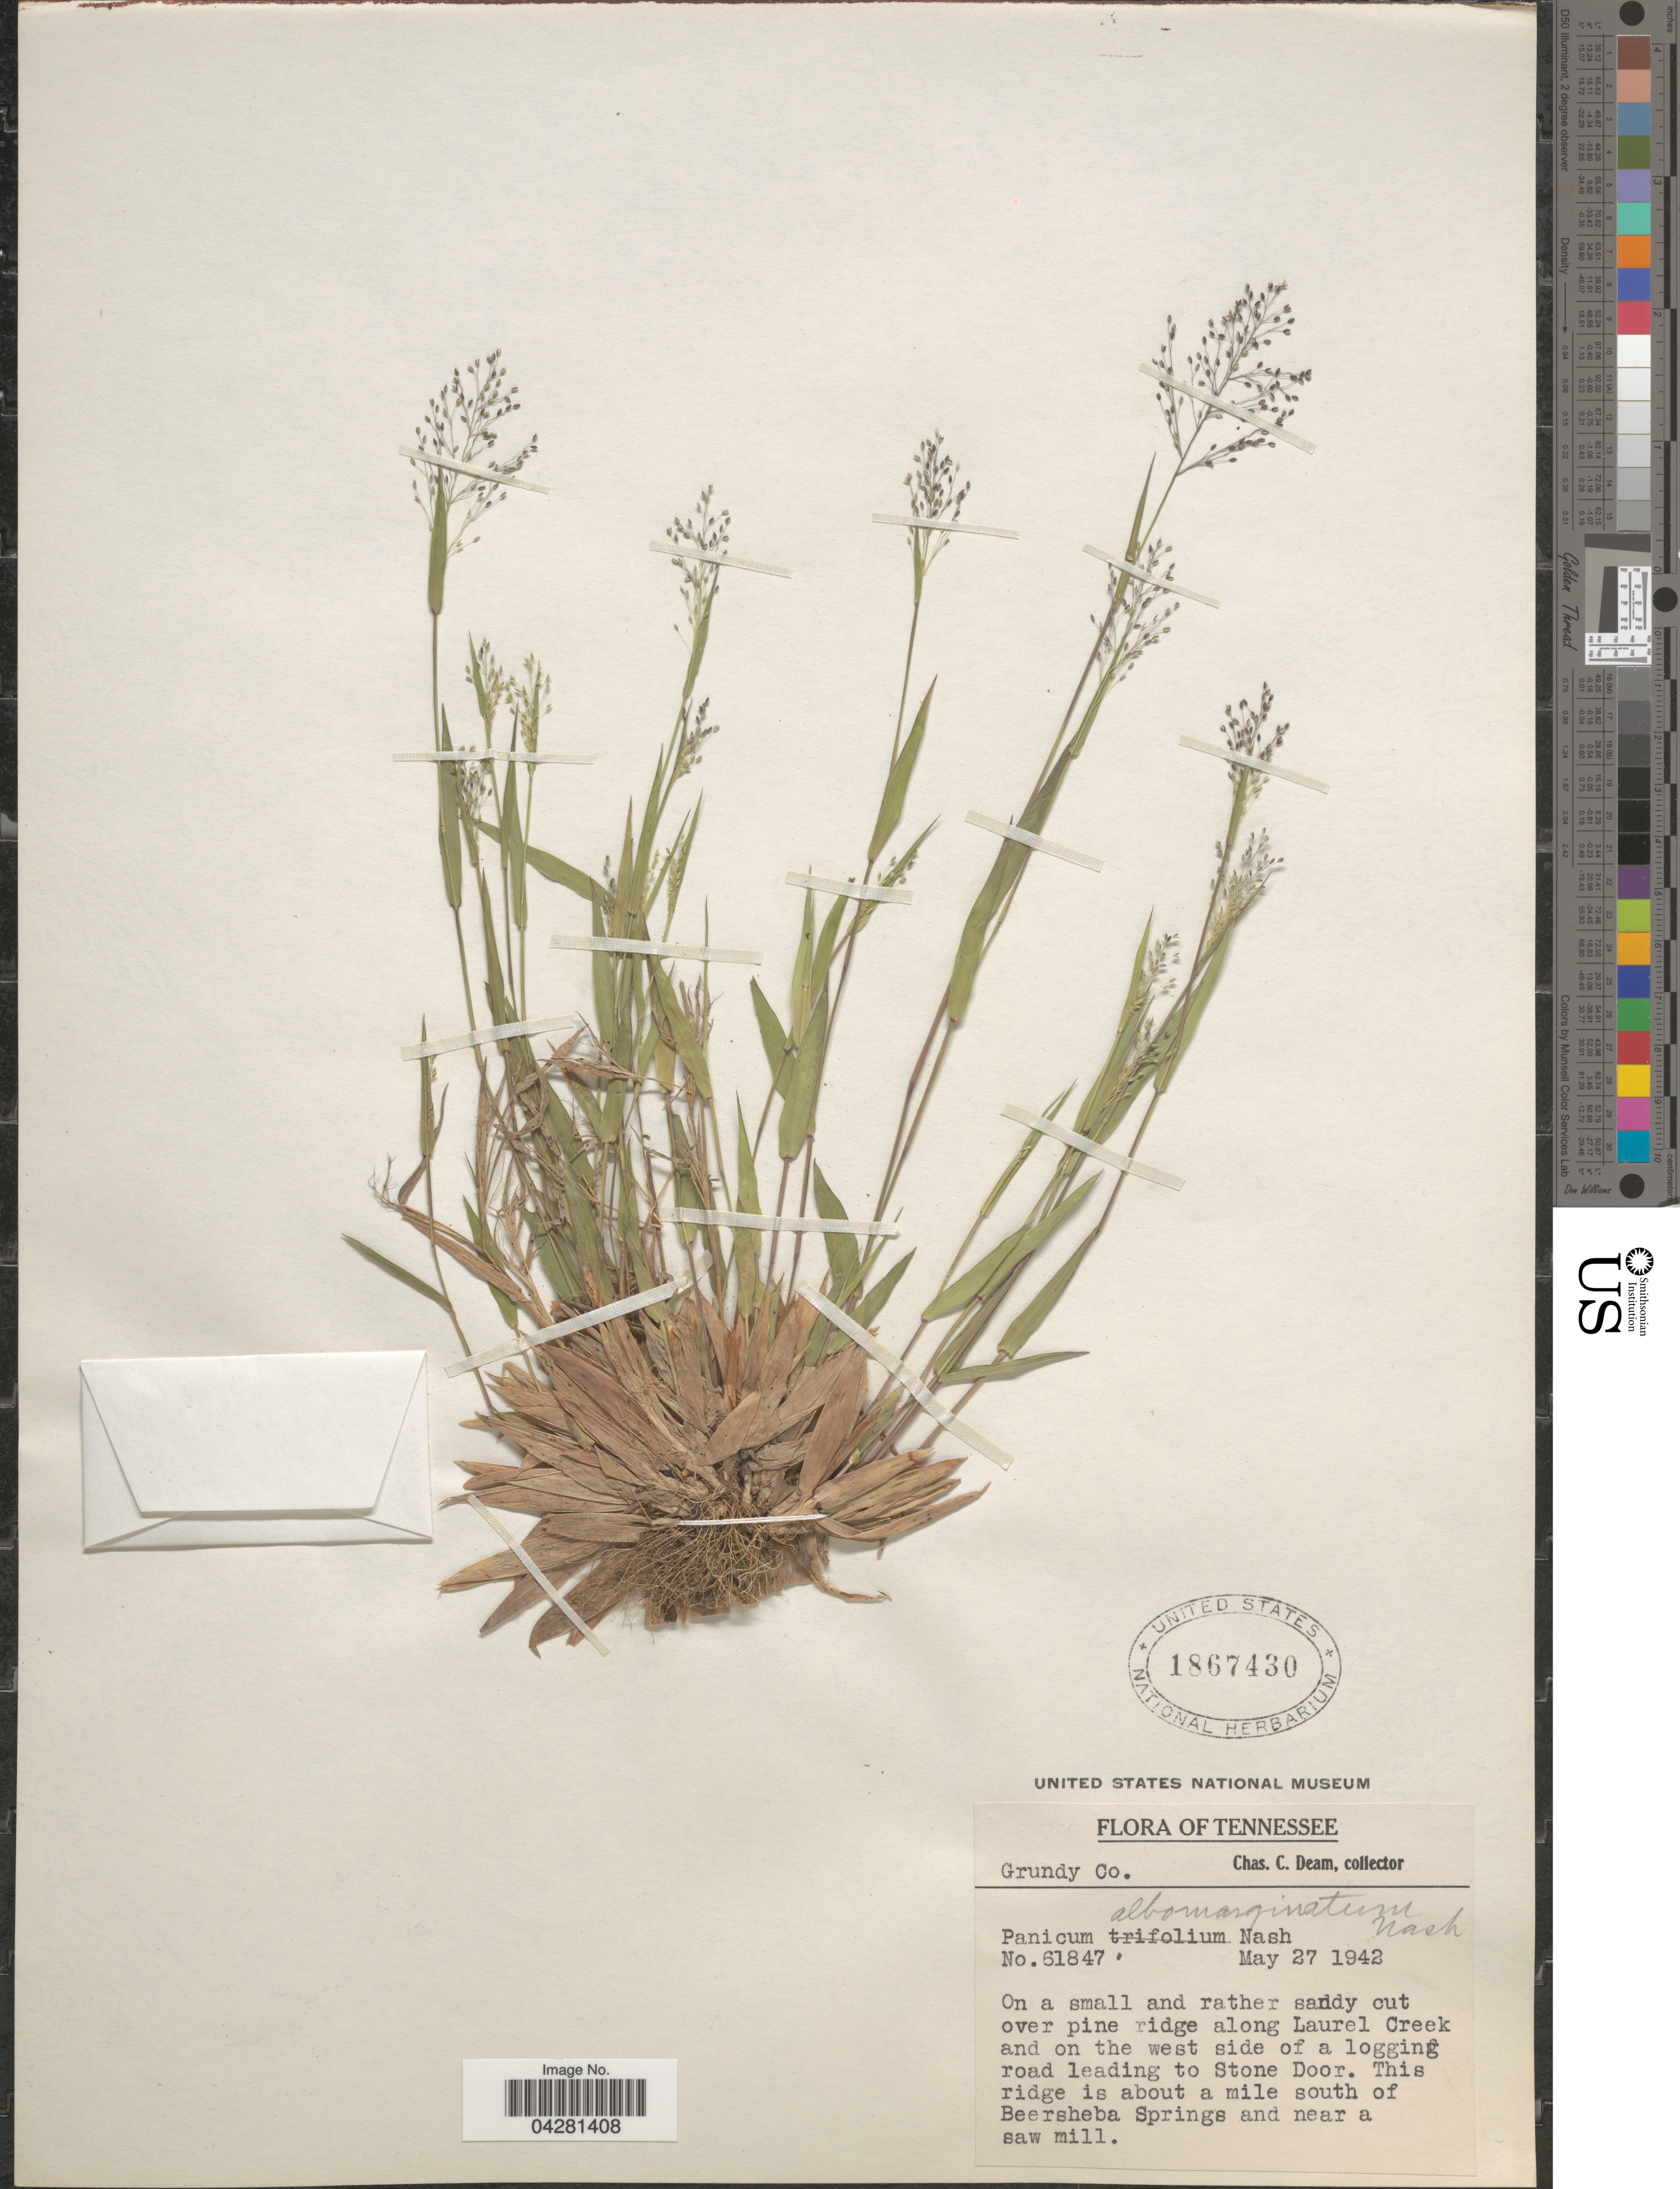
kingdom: Plantae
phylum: Tracheophyta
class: Liliopsida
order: Poales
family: Poaceae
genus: Dichanthelium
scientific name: Dichanthelium dichotomum var. unciphyllum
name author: (Trin.) Davidse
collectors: C. C. Deam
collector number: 61847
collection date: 1942-05-27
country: United States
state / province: Tennessee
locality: Grundy Co. On a small and rather sandy cut over pine ridge along Laurel Creek and on the west side of a logging road leading to Stone Door. This ridge is about a mile south of Beersheba Springs and near a saw mill.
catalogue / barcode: US 1867430